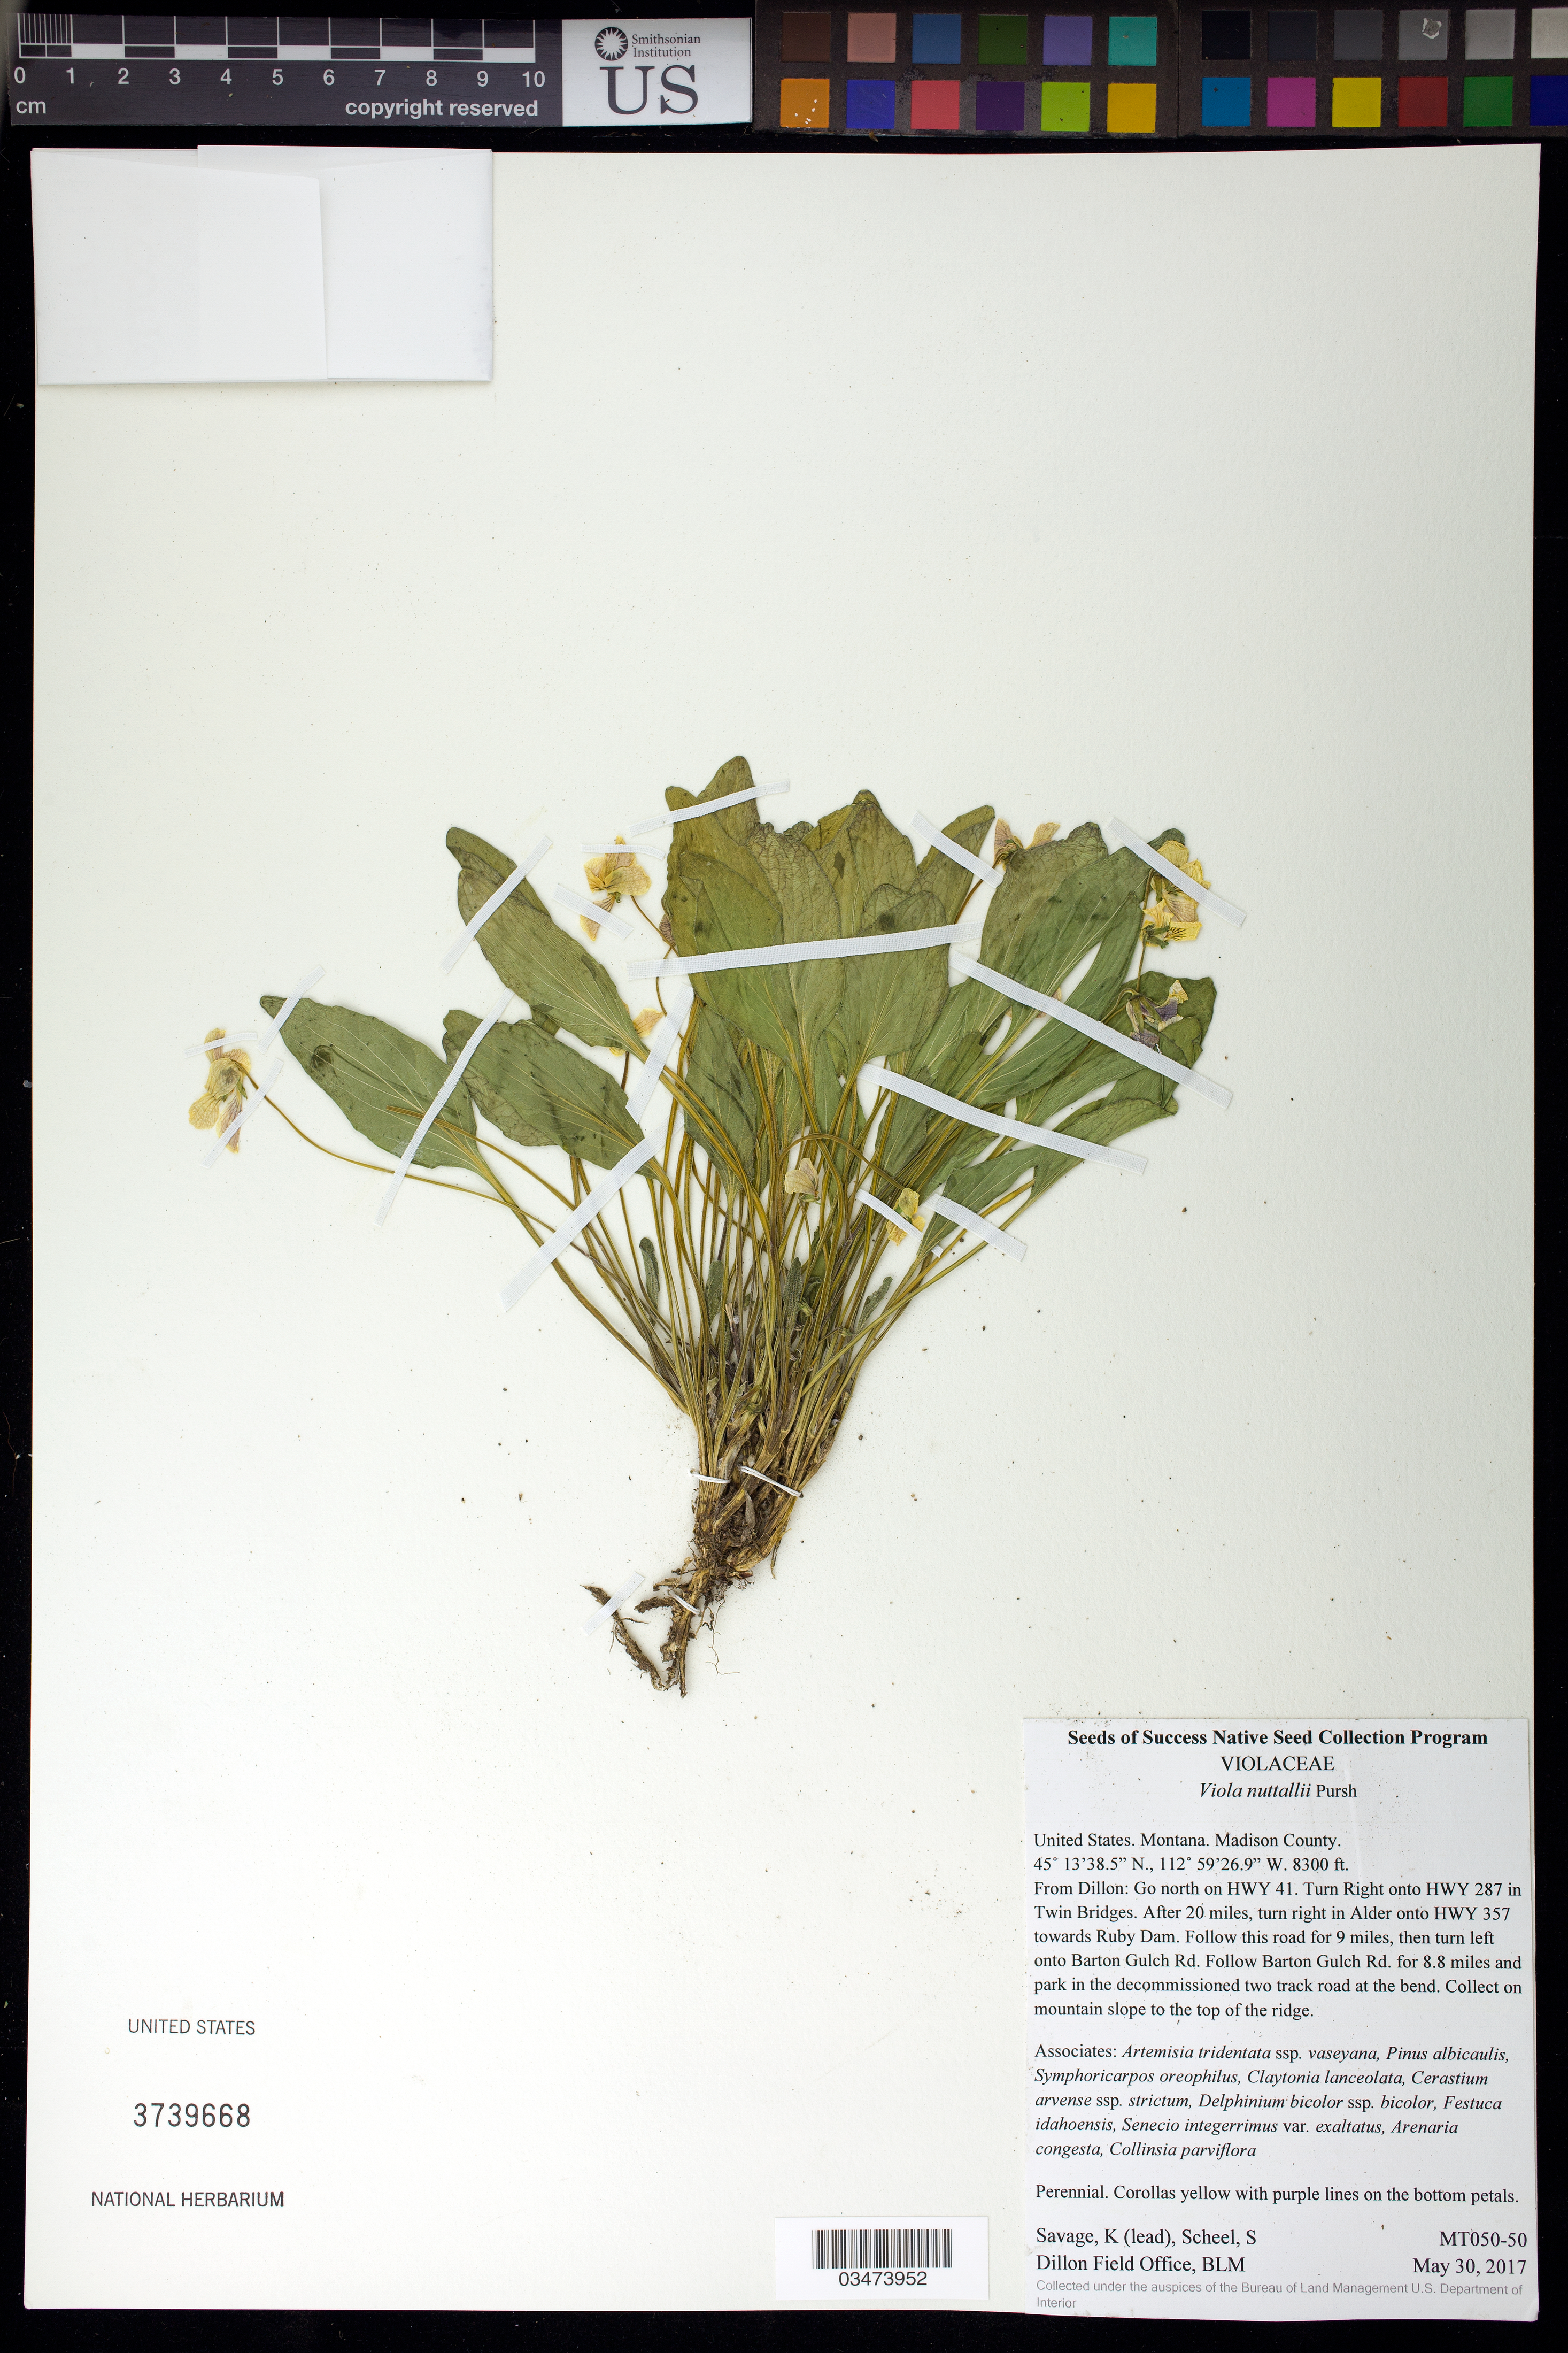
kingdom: Plantae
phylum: Tracheophyta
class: Magnoliopsida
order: Malpighiales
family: Violaceae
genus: Viola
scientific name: Viola nuttallii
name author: Pursh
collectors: K. Savage & S. Scheel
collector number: MT050-50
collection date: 2017-05-30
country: United States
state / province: Montana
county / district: Madison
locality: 8.8 miles on Barton Gulch Rd.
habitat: Mountain Big Sage-Idaho Fescue (Montane Sagebrush Steppe)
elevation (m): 2530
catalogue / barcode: US 3739668